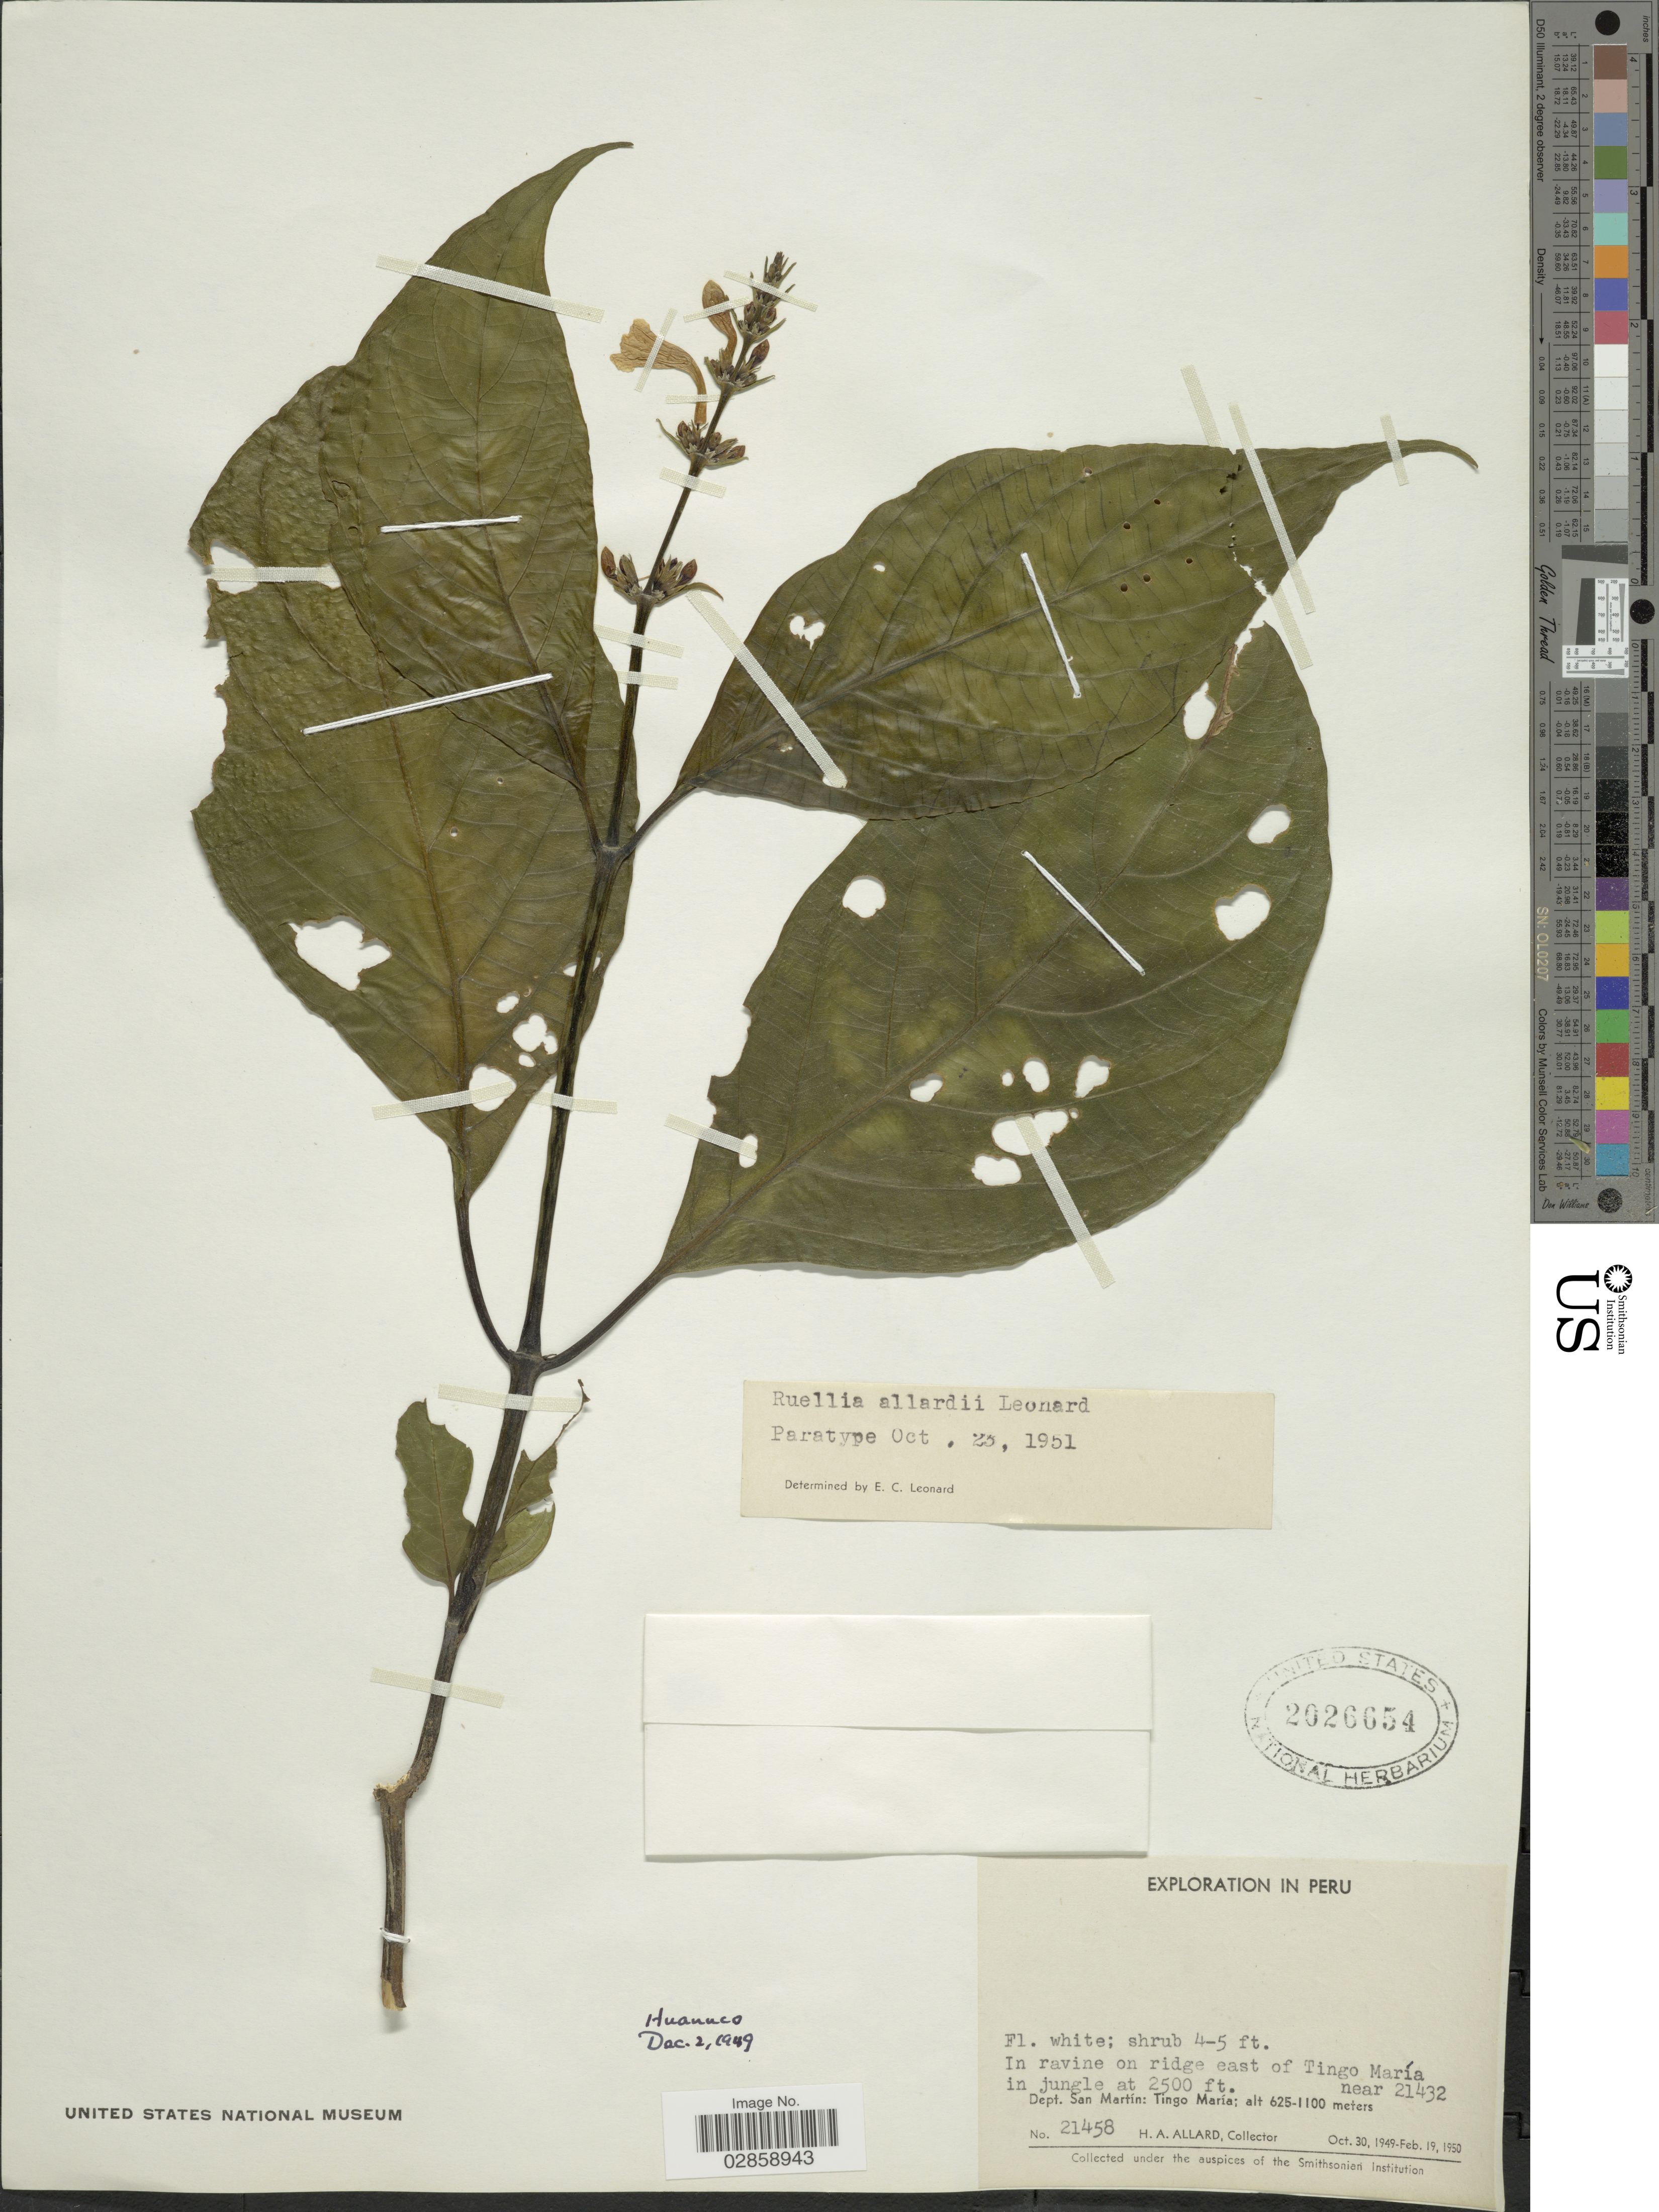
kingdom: Plantae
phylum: Tracheophyta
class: Magnoliopsida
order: Lamiales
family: Acanthaceae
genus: Ruellia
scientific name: Ruellia allardii Leonard sp. nov. ined.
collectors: H. A. Allard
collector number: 21458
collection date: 1949-10-30/1950-02-19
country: Peru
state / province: San Martín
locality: In ravine on ridge east of Tingo María. Dept. San Martín: Tingo María.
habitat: in ravine on ridge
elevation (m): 762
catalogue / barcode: US 2026654